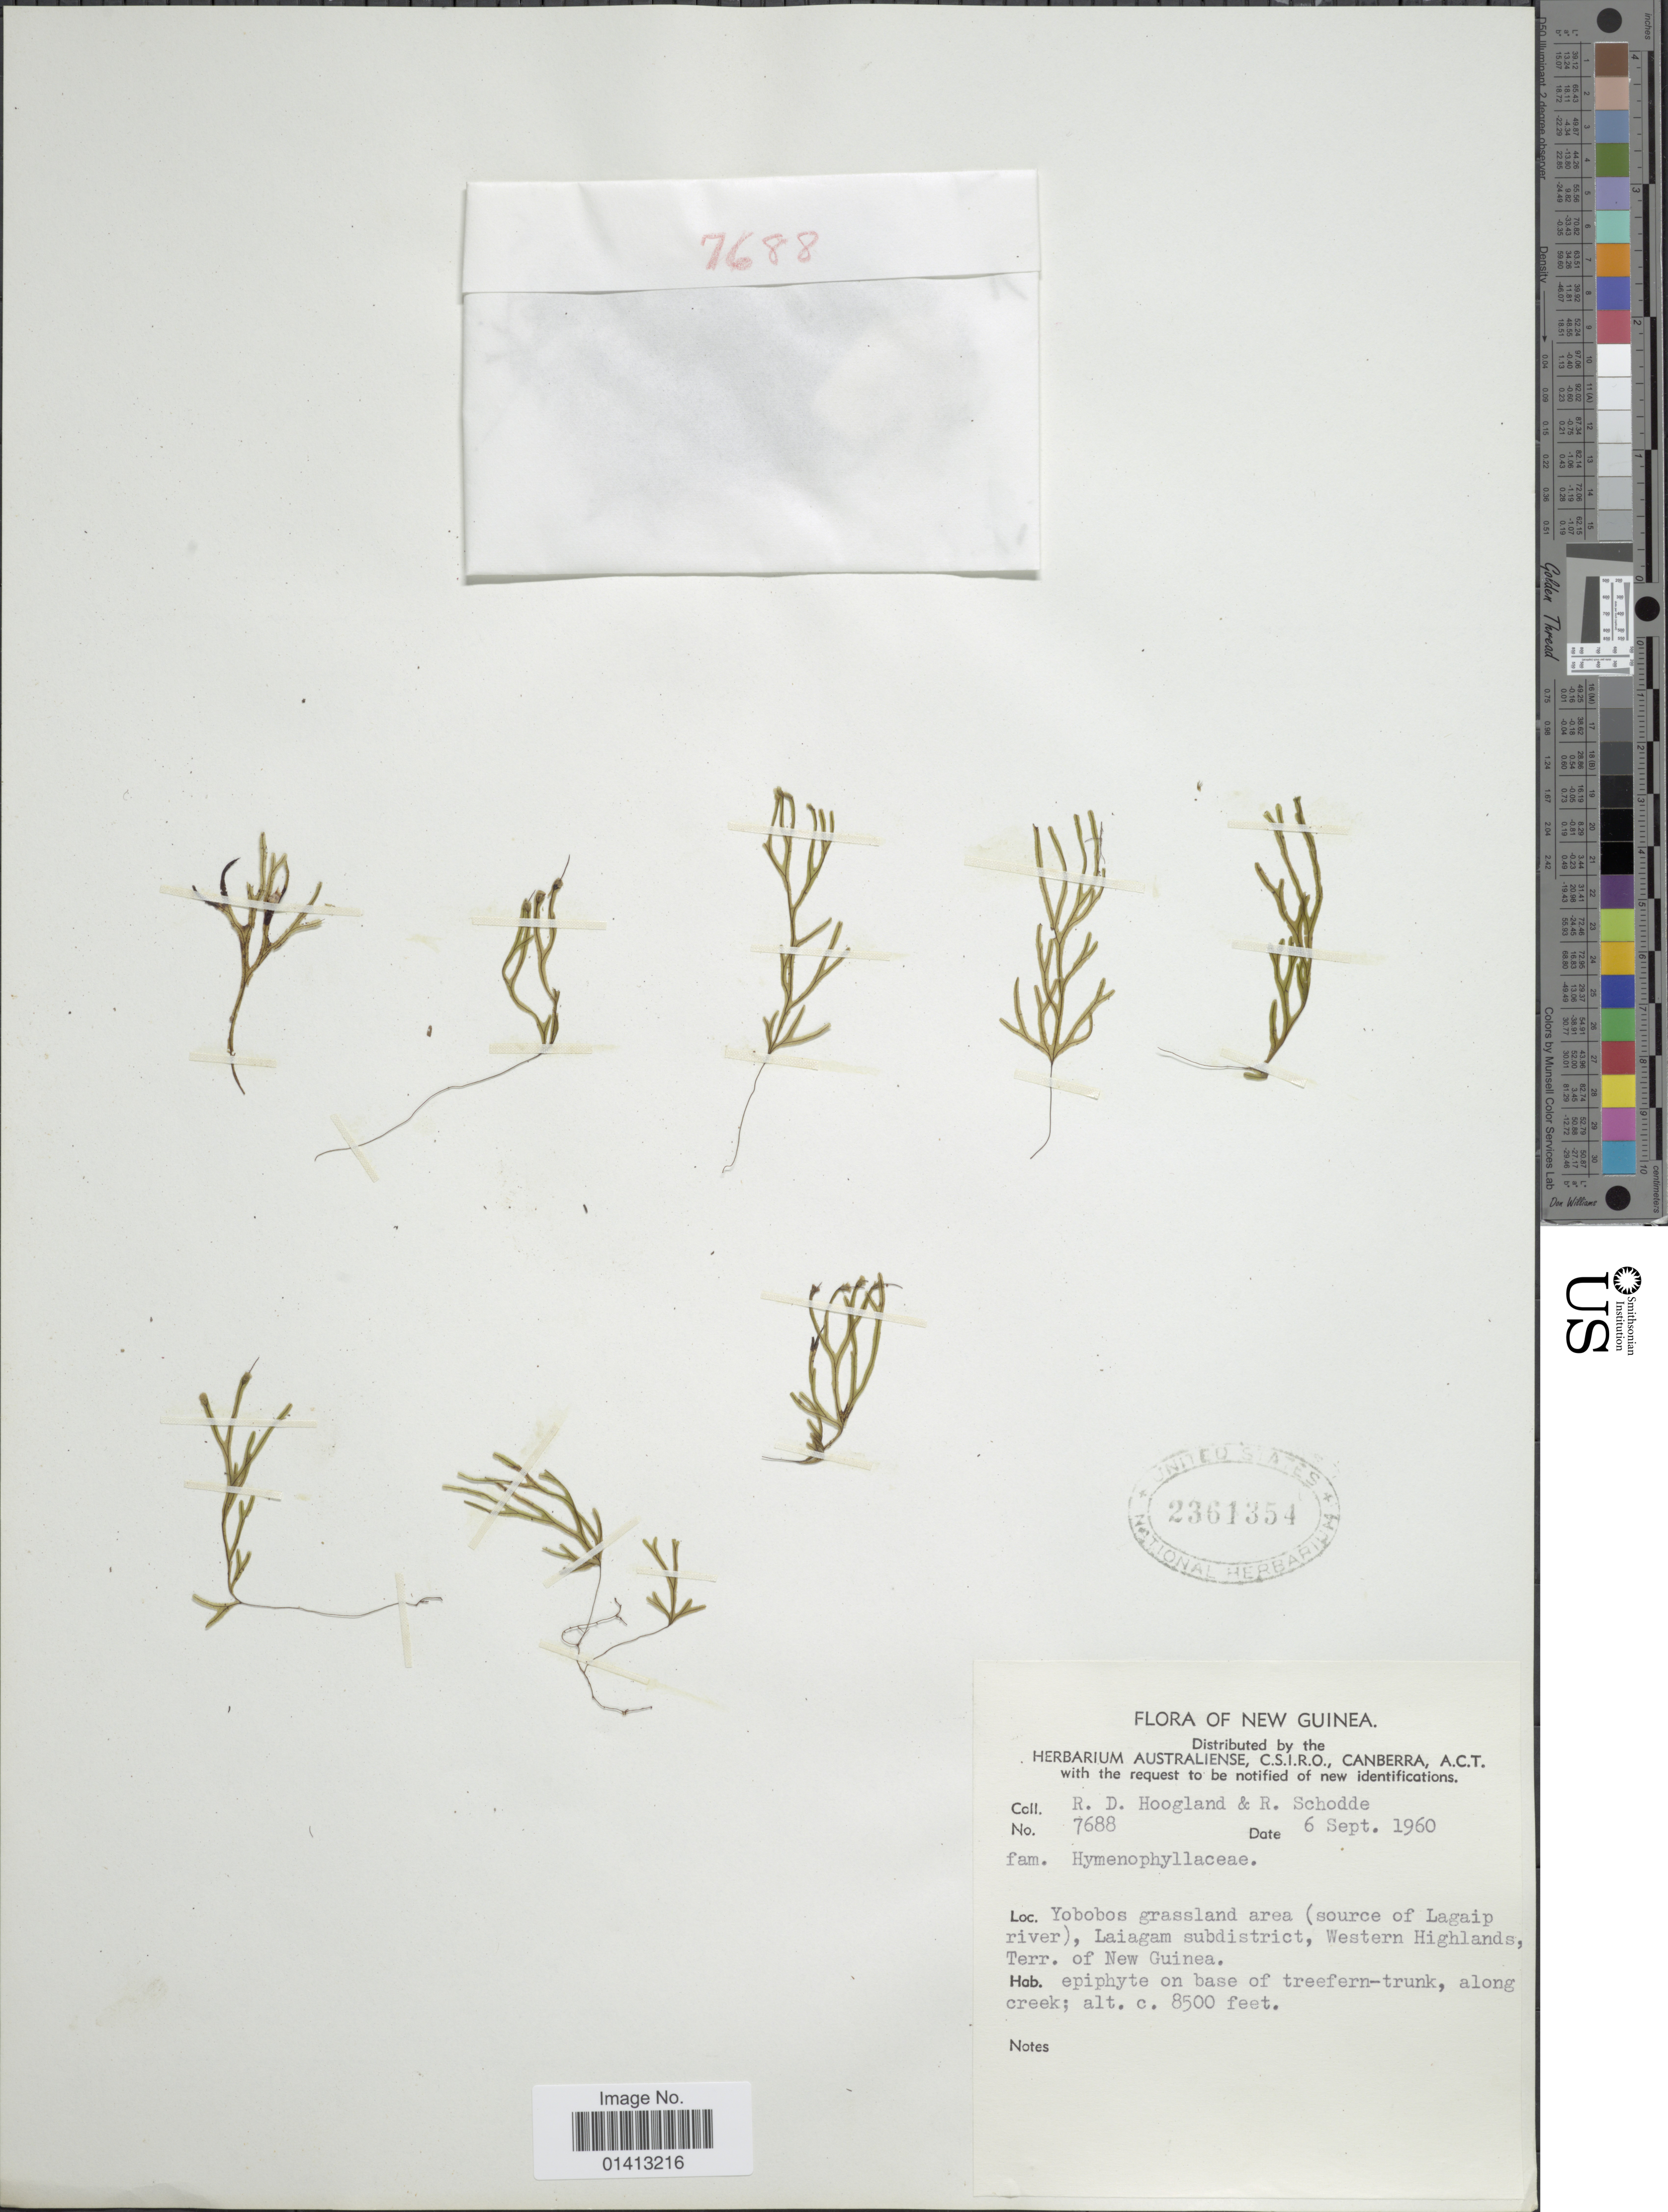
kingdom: Plantae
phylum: Tracheophyta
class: Polypodiopsida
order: Hymenophyllales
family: Hymenophyllaceae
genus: Crepidomanes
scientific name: Crepidomanes sp.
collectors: R. D. Hoogland & R. Schodde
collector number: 7688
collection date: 1960-09-06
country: Papua New Guinea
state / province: Western Highlands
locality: New Guinea, Yobobos grassland area (source of Legaip river), Laiagam subdistrict, Terr. of New Guinea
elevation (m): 2591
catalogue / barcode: US 2361354